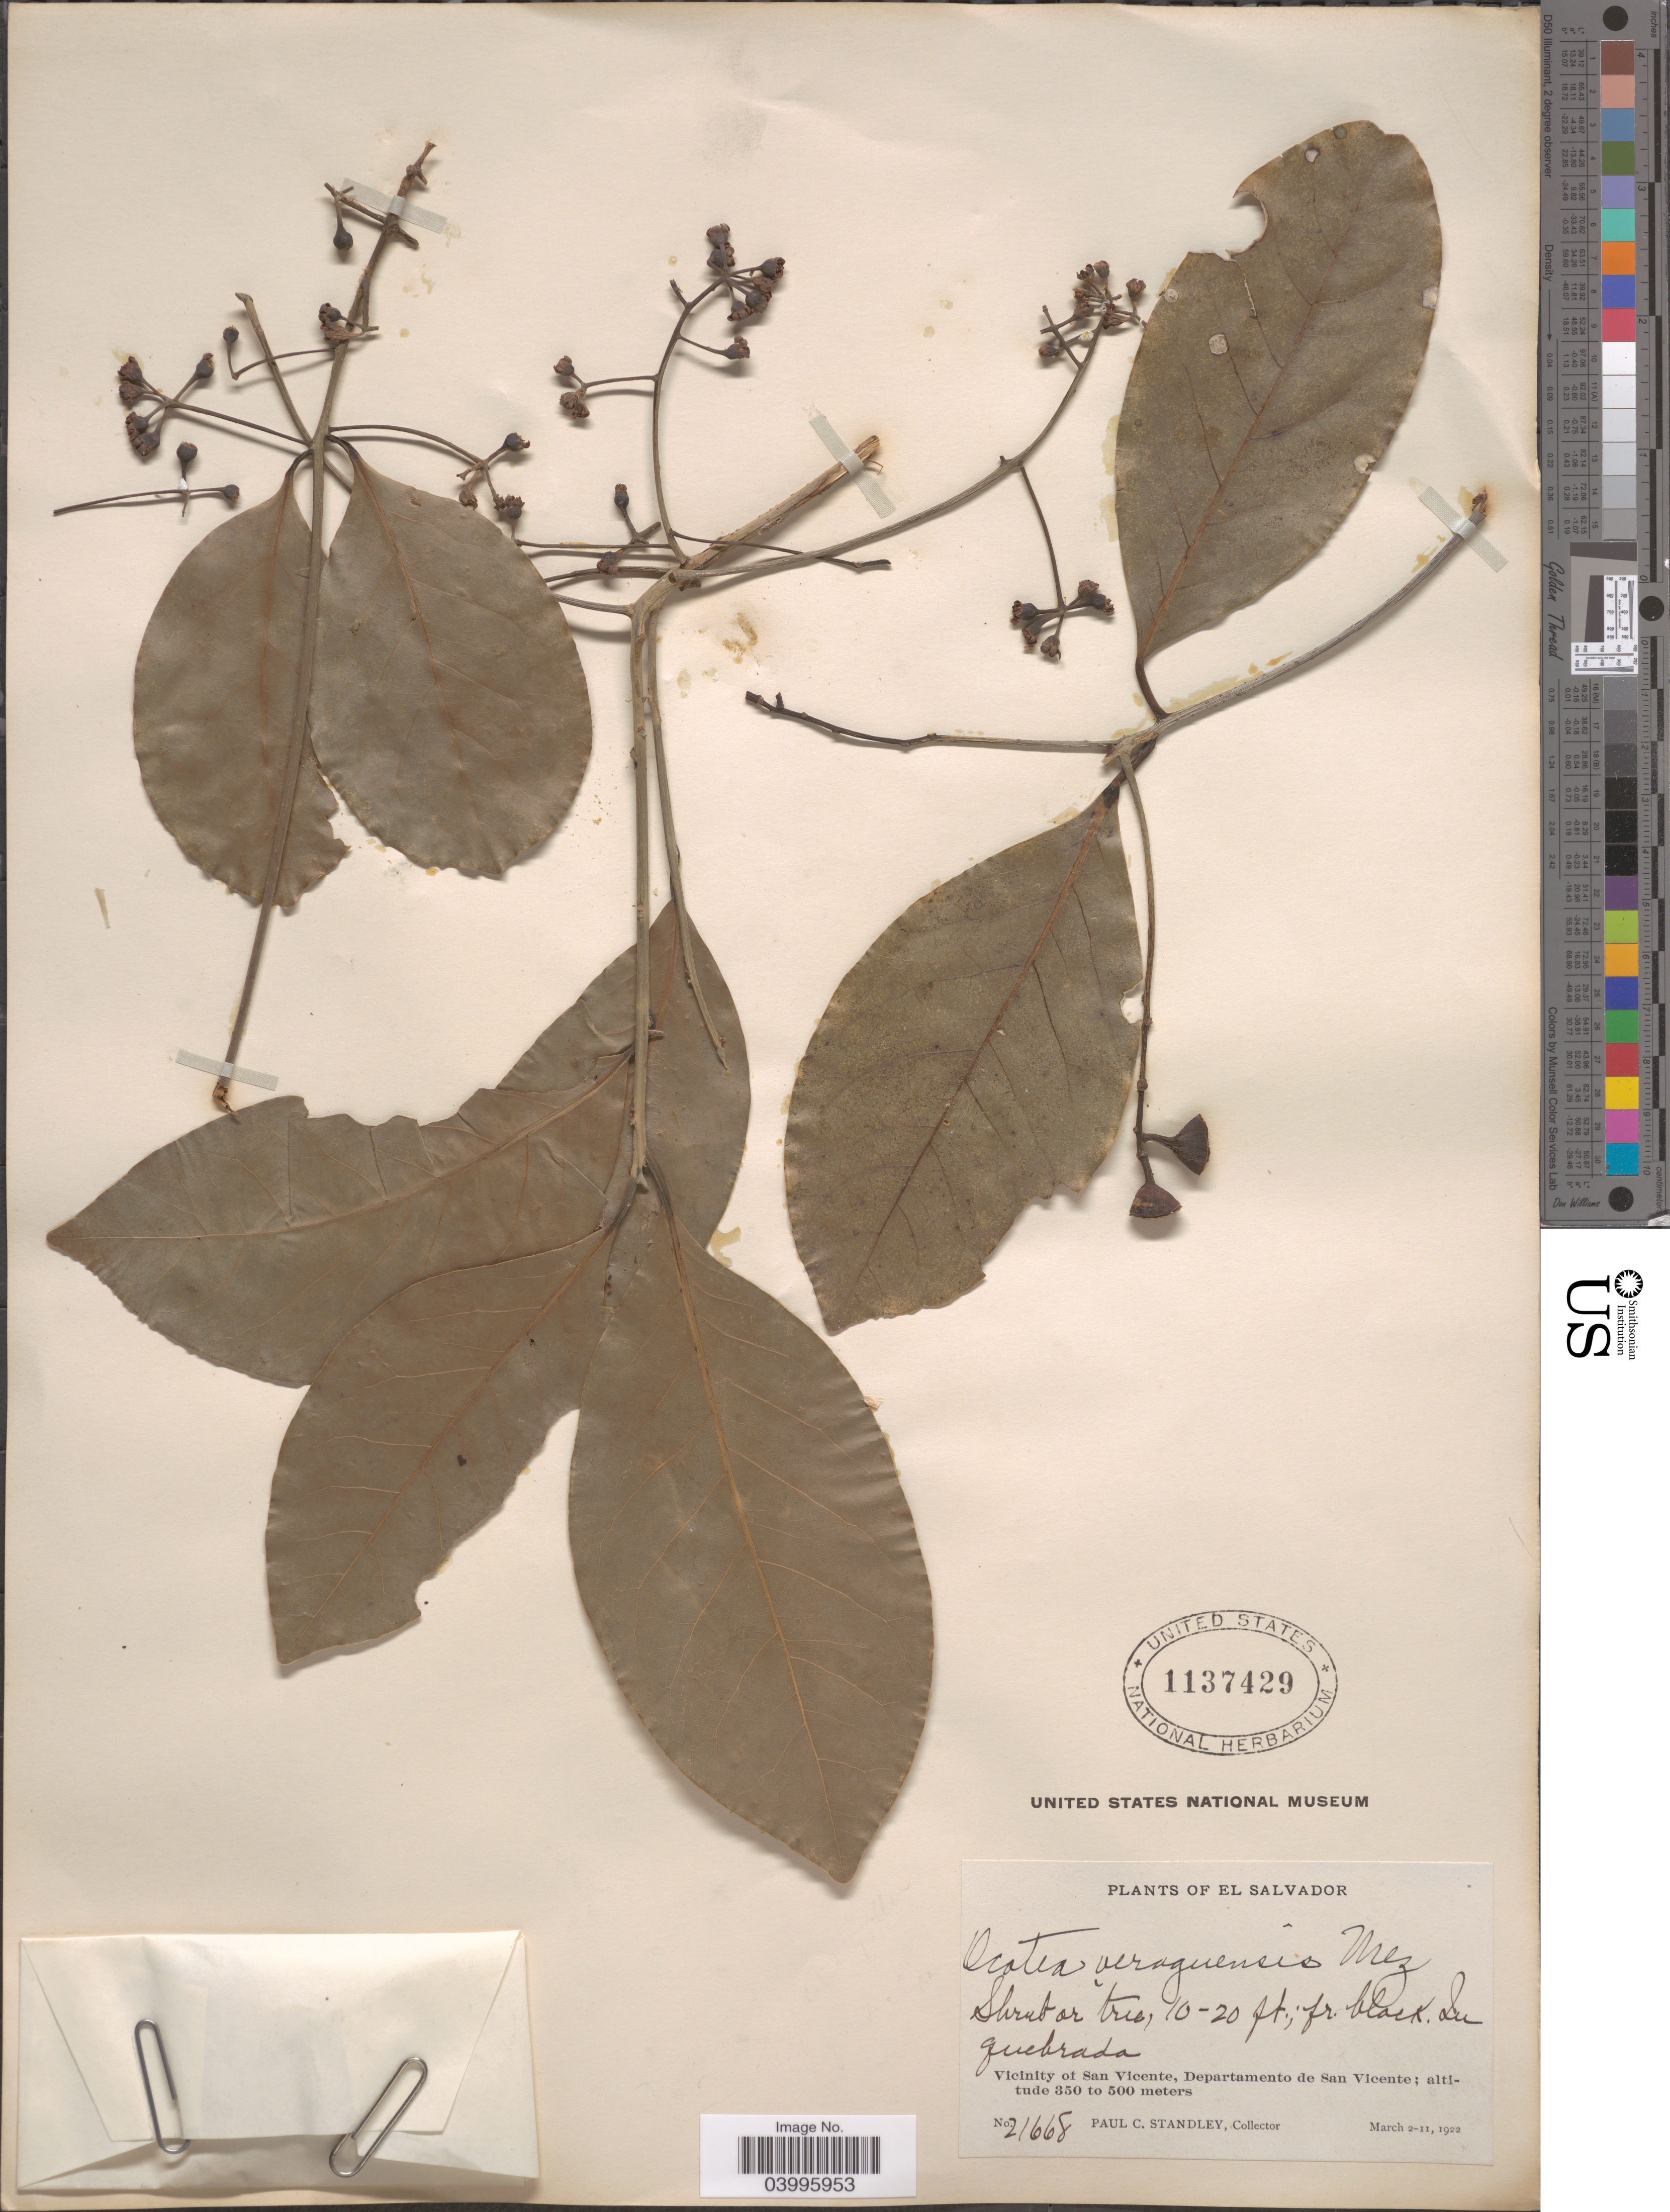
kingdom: Plantae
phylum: Tracheophyta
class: Magnoliopsida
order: Laurales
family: Lauraceae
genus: Ocotea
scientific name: Ocotea veraguensis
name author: (Meisn.) Mez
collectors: P. C. Standley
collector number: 21668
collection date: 1922-03-02/1922-03-11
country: El Salvador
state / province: San Vincente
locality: Vicinity of San Vicente, Departamento de San Vicente.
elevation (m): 350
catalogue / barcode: US 1137429